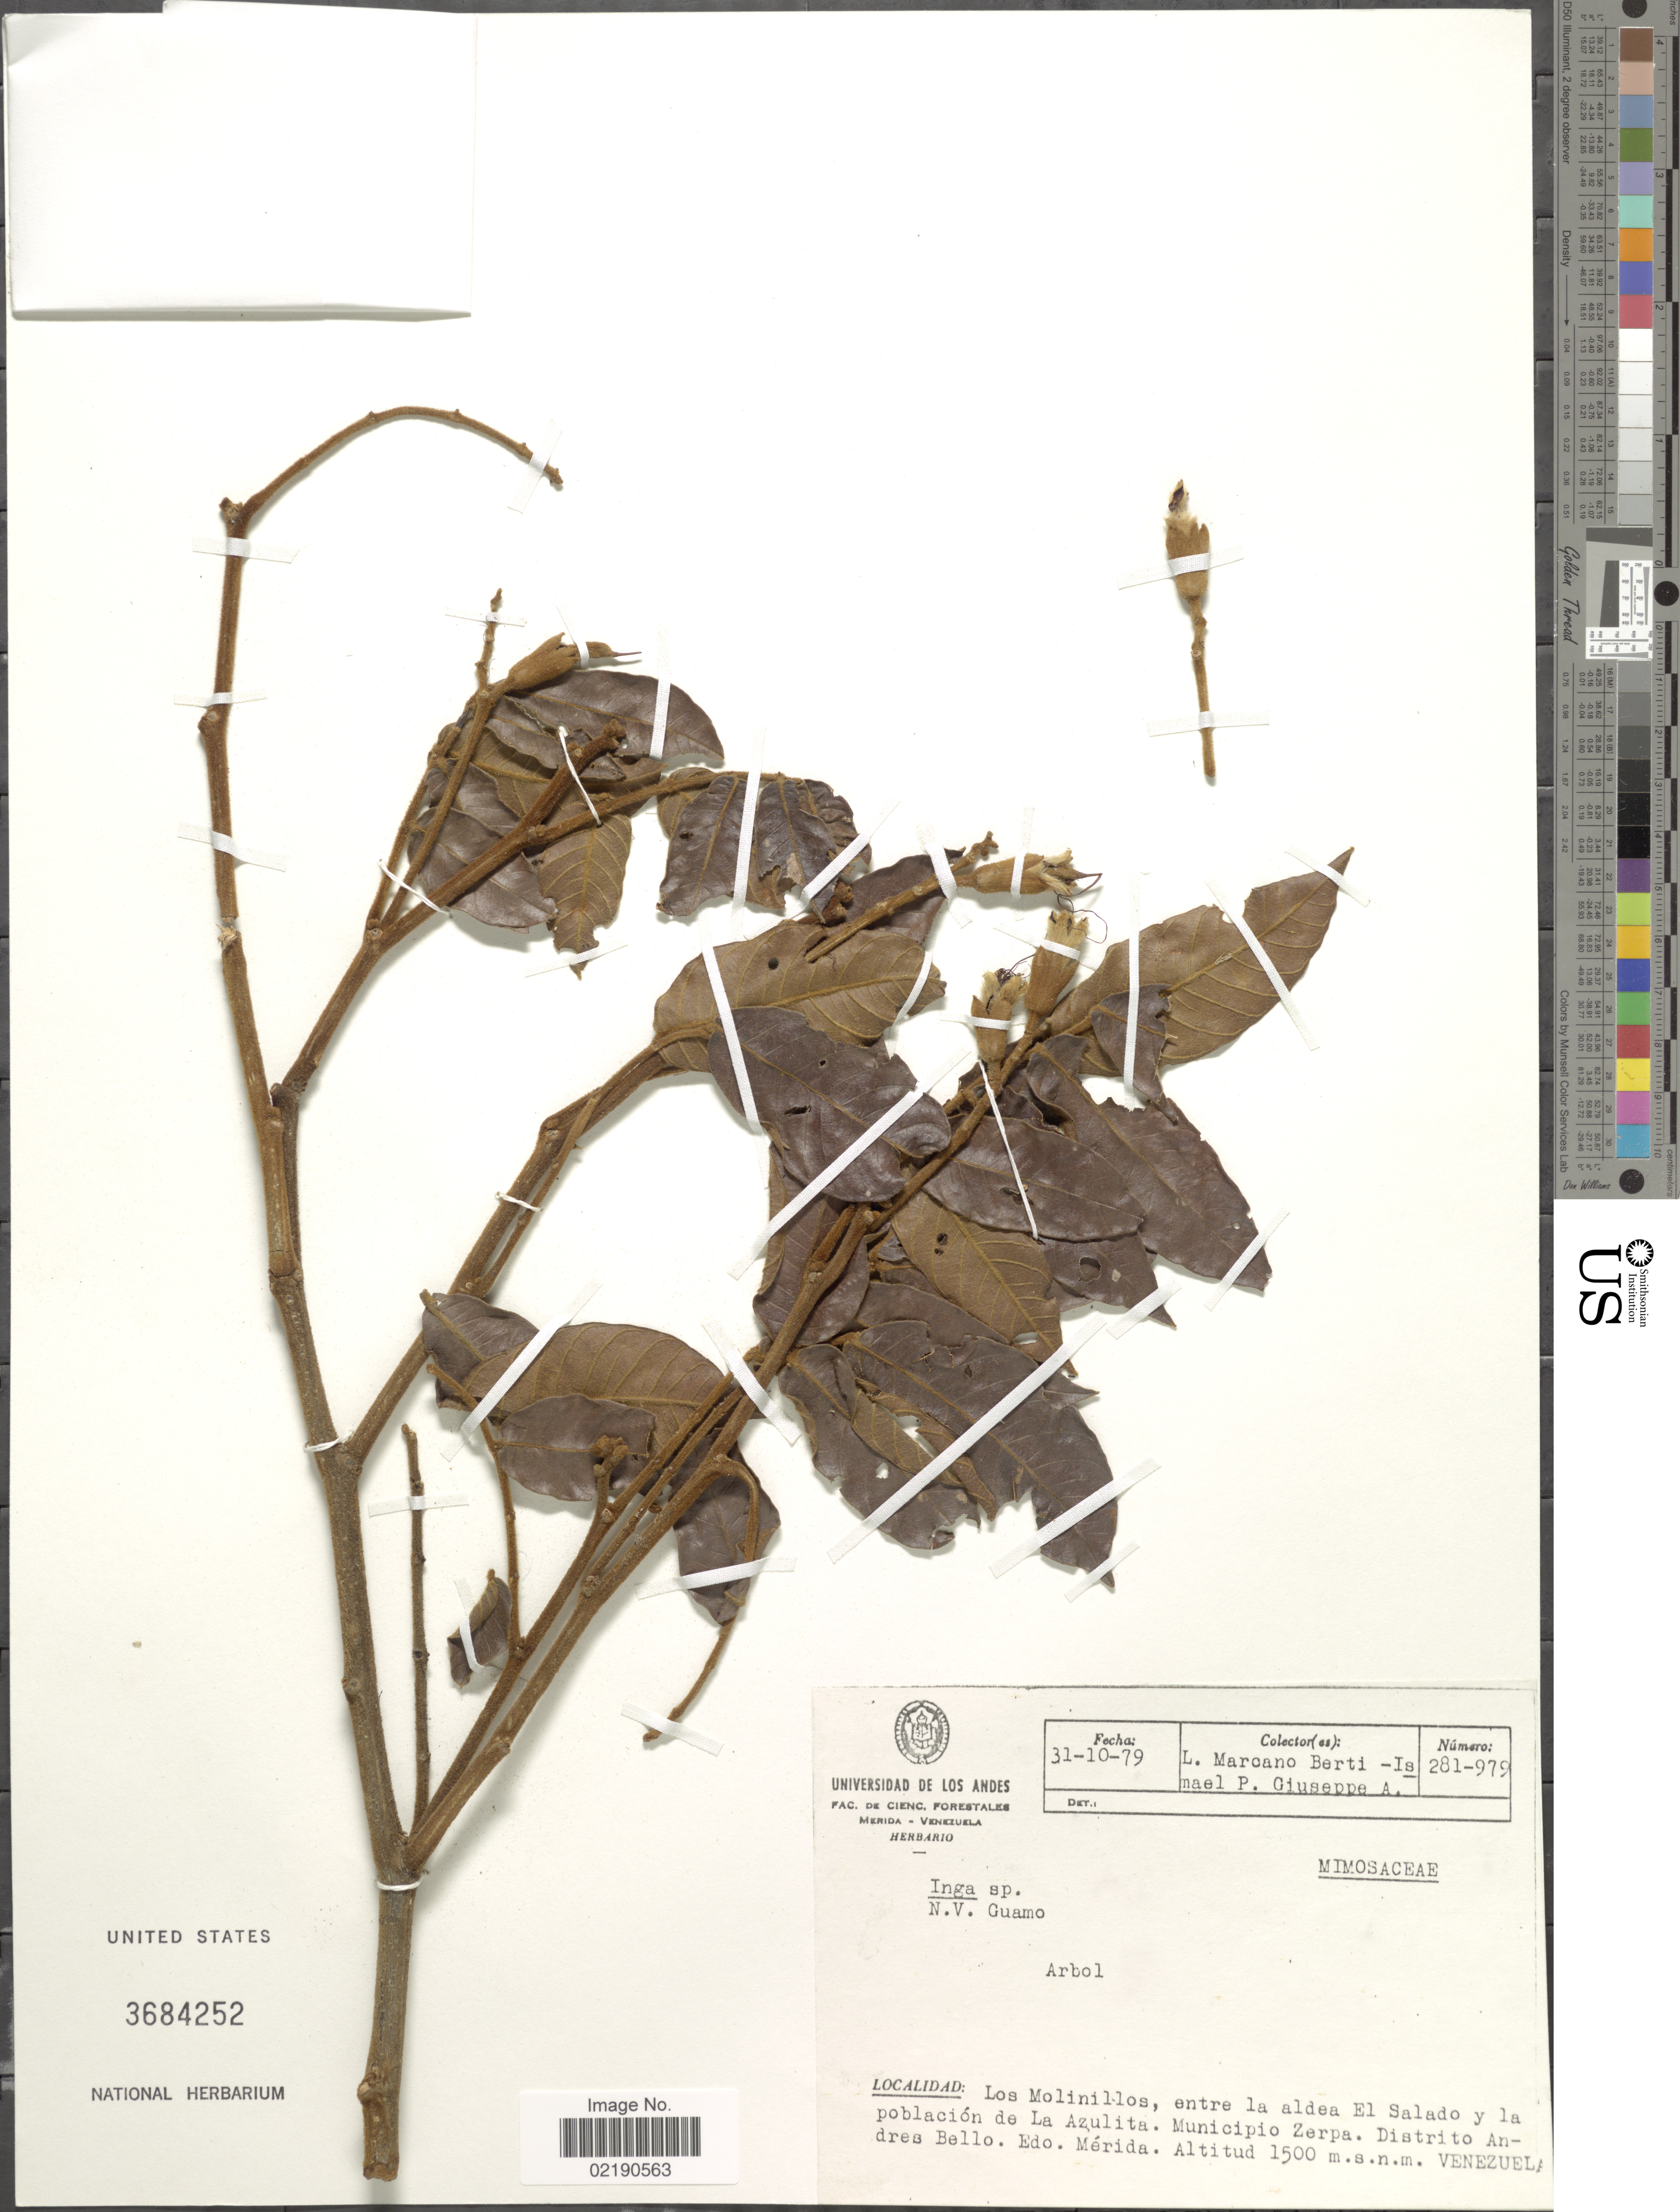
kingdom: Plantae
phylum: Tracheophyta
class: Magnoliopsida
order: Fabales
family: Fabaceae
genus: Inga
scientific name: Inga sp.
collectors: L. Marcano-Berti & I. Giuseppe A.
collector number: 281 - 979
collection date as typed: Transcribed d/m/y: 31/10/79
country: Venezuela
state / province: Mérida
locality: Los Molinillos, entre la aldea El Salado y la poblacion de la Azulita. Municipio Zerpa. Distrito Andres Bello. Edo. Merida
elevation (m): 1500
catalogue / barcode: US 3684252